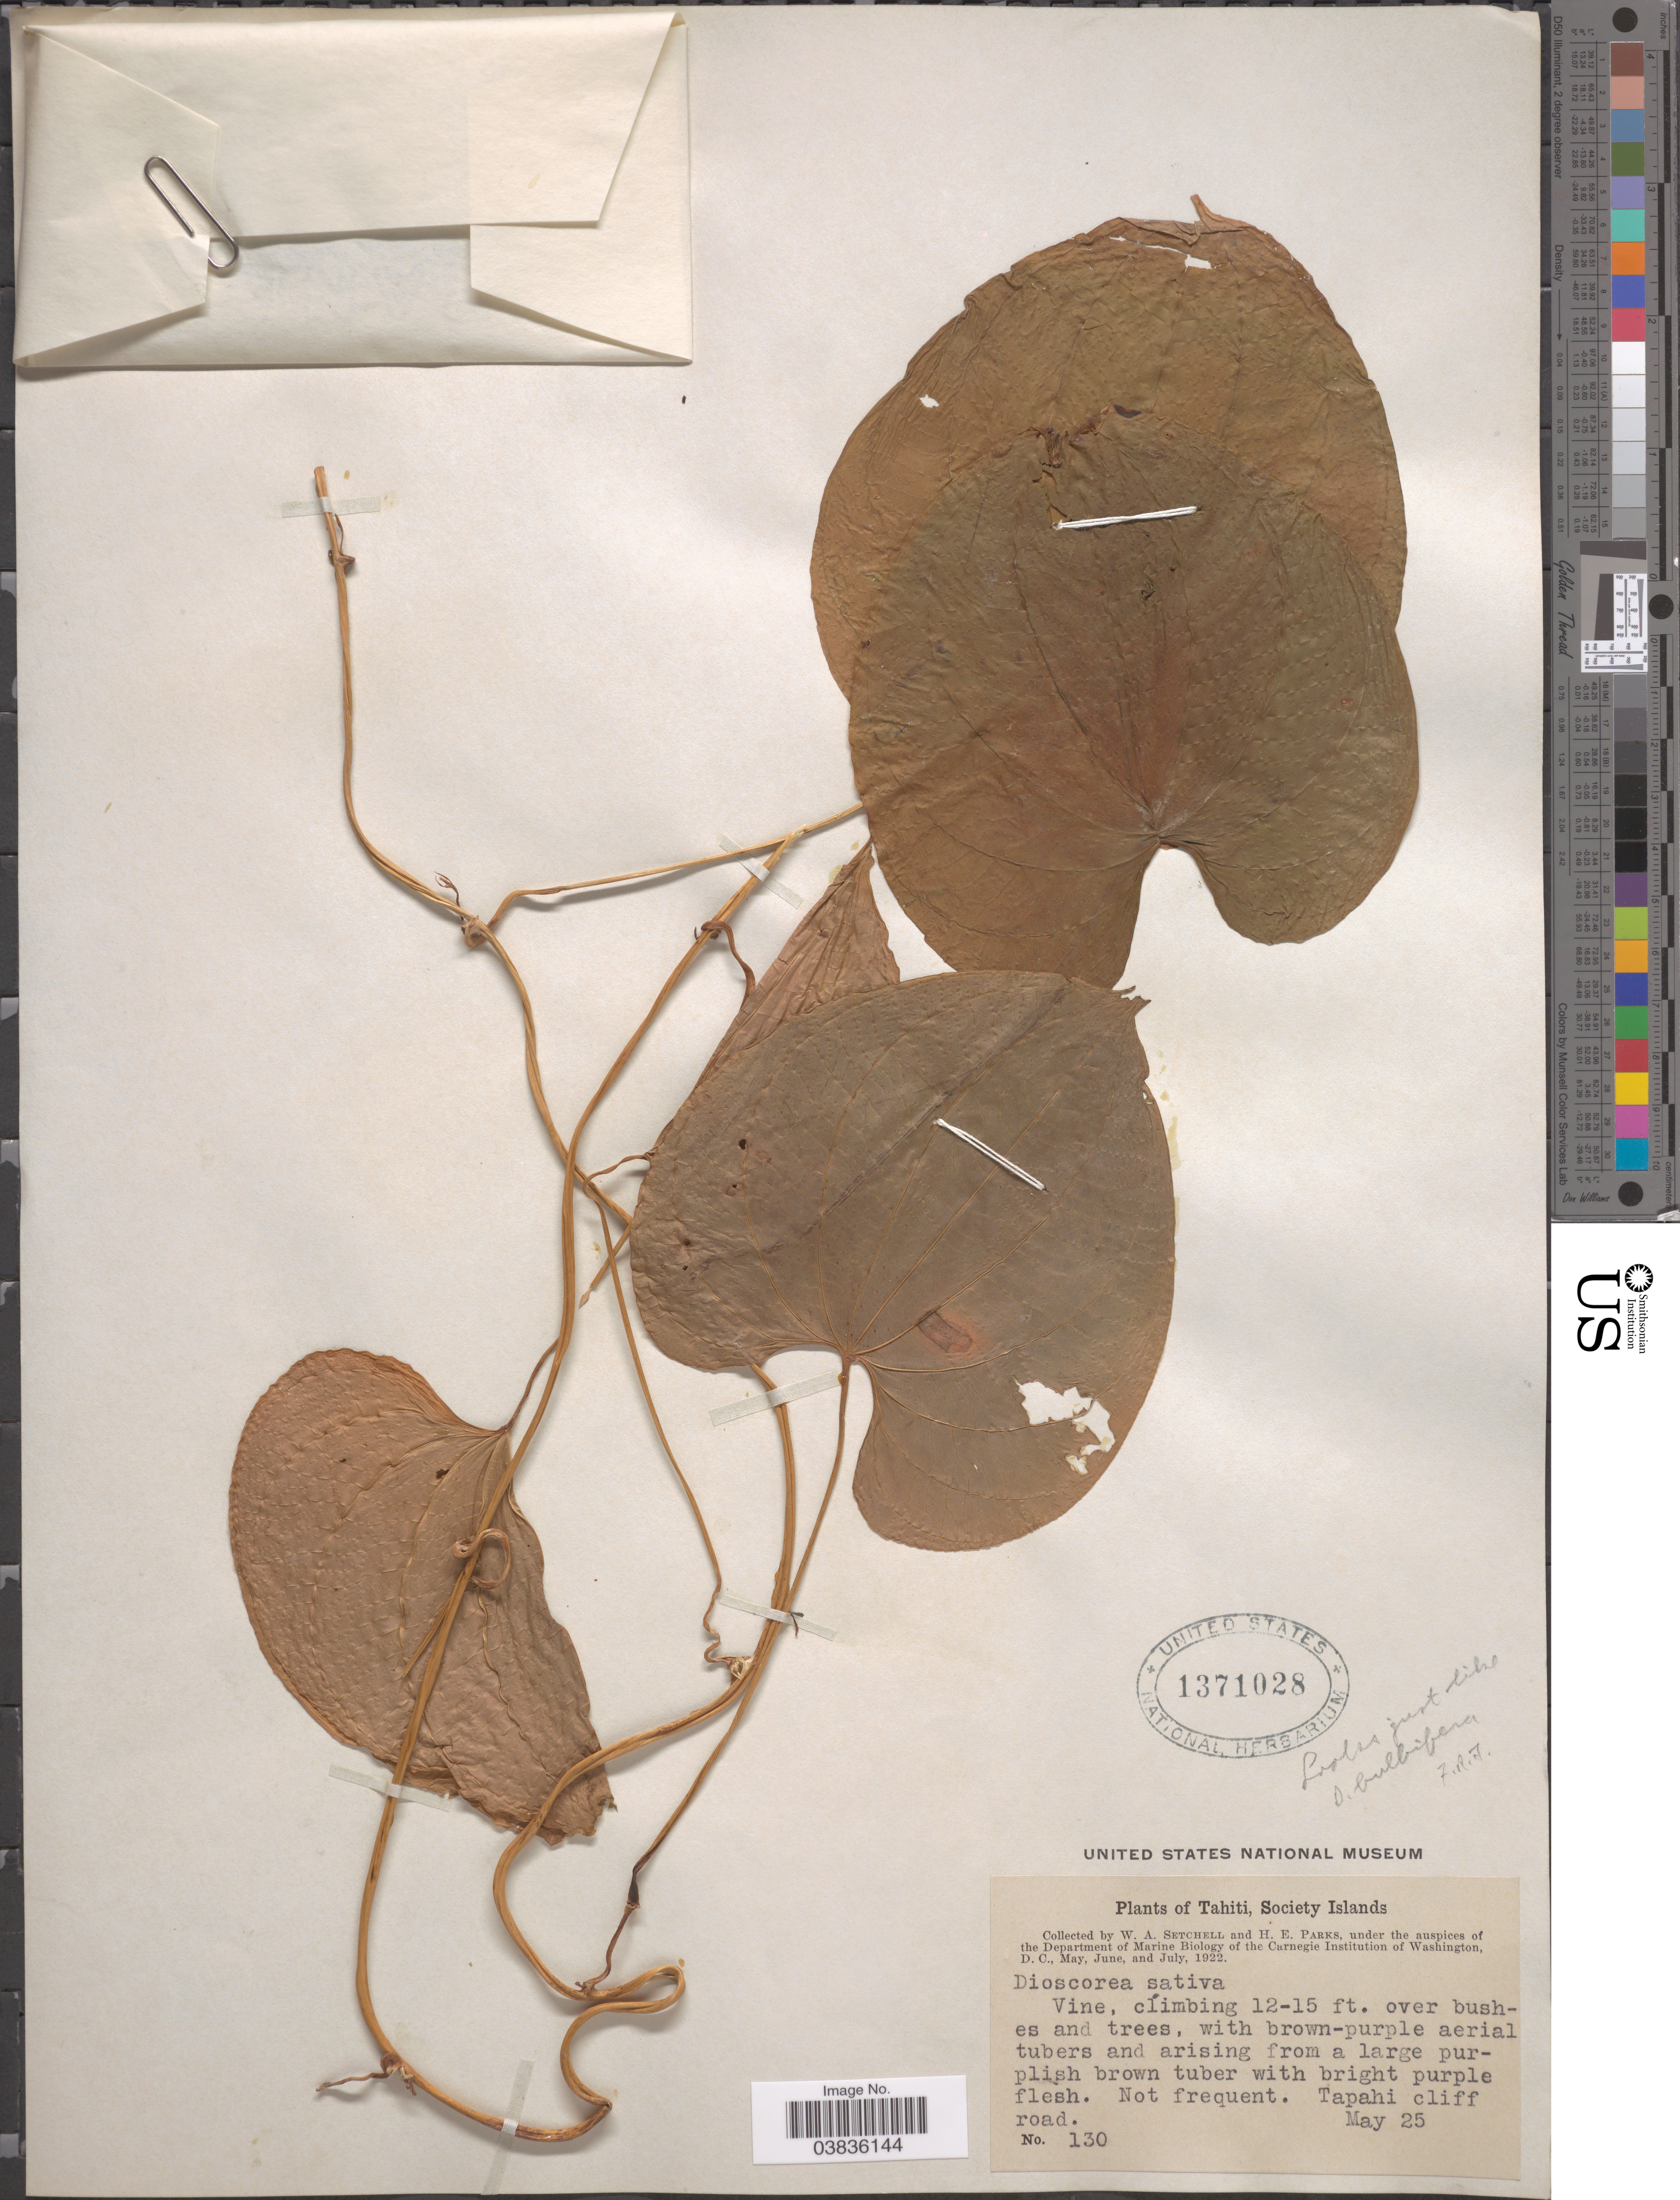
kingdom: Plantae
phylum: Tracheophyta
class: Liliopsida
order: Dioscoreales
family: Dioscoreaceae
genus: Dioscorea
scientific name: Dioscorea bulbifera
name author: L.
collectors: W. Setchell & H. E. Parks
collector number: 130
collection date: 1922-05-25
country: French Polynesia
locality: Tahiti, Society Islands. Tapahi cliff road.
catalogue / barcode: US 1371028